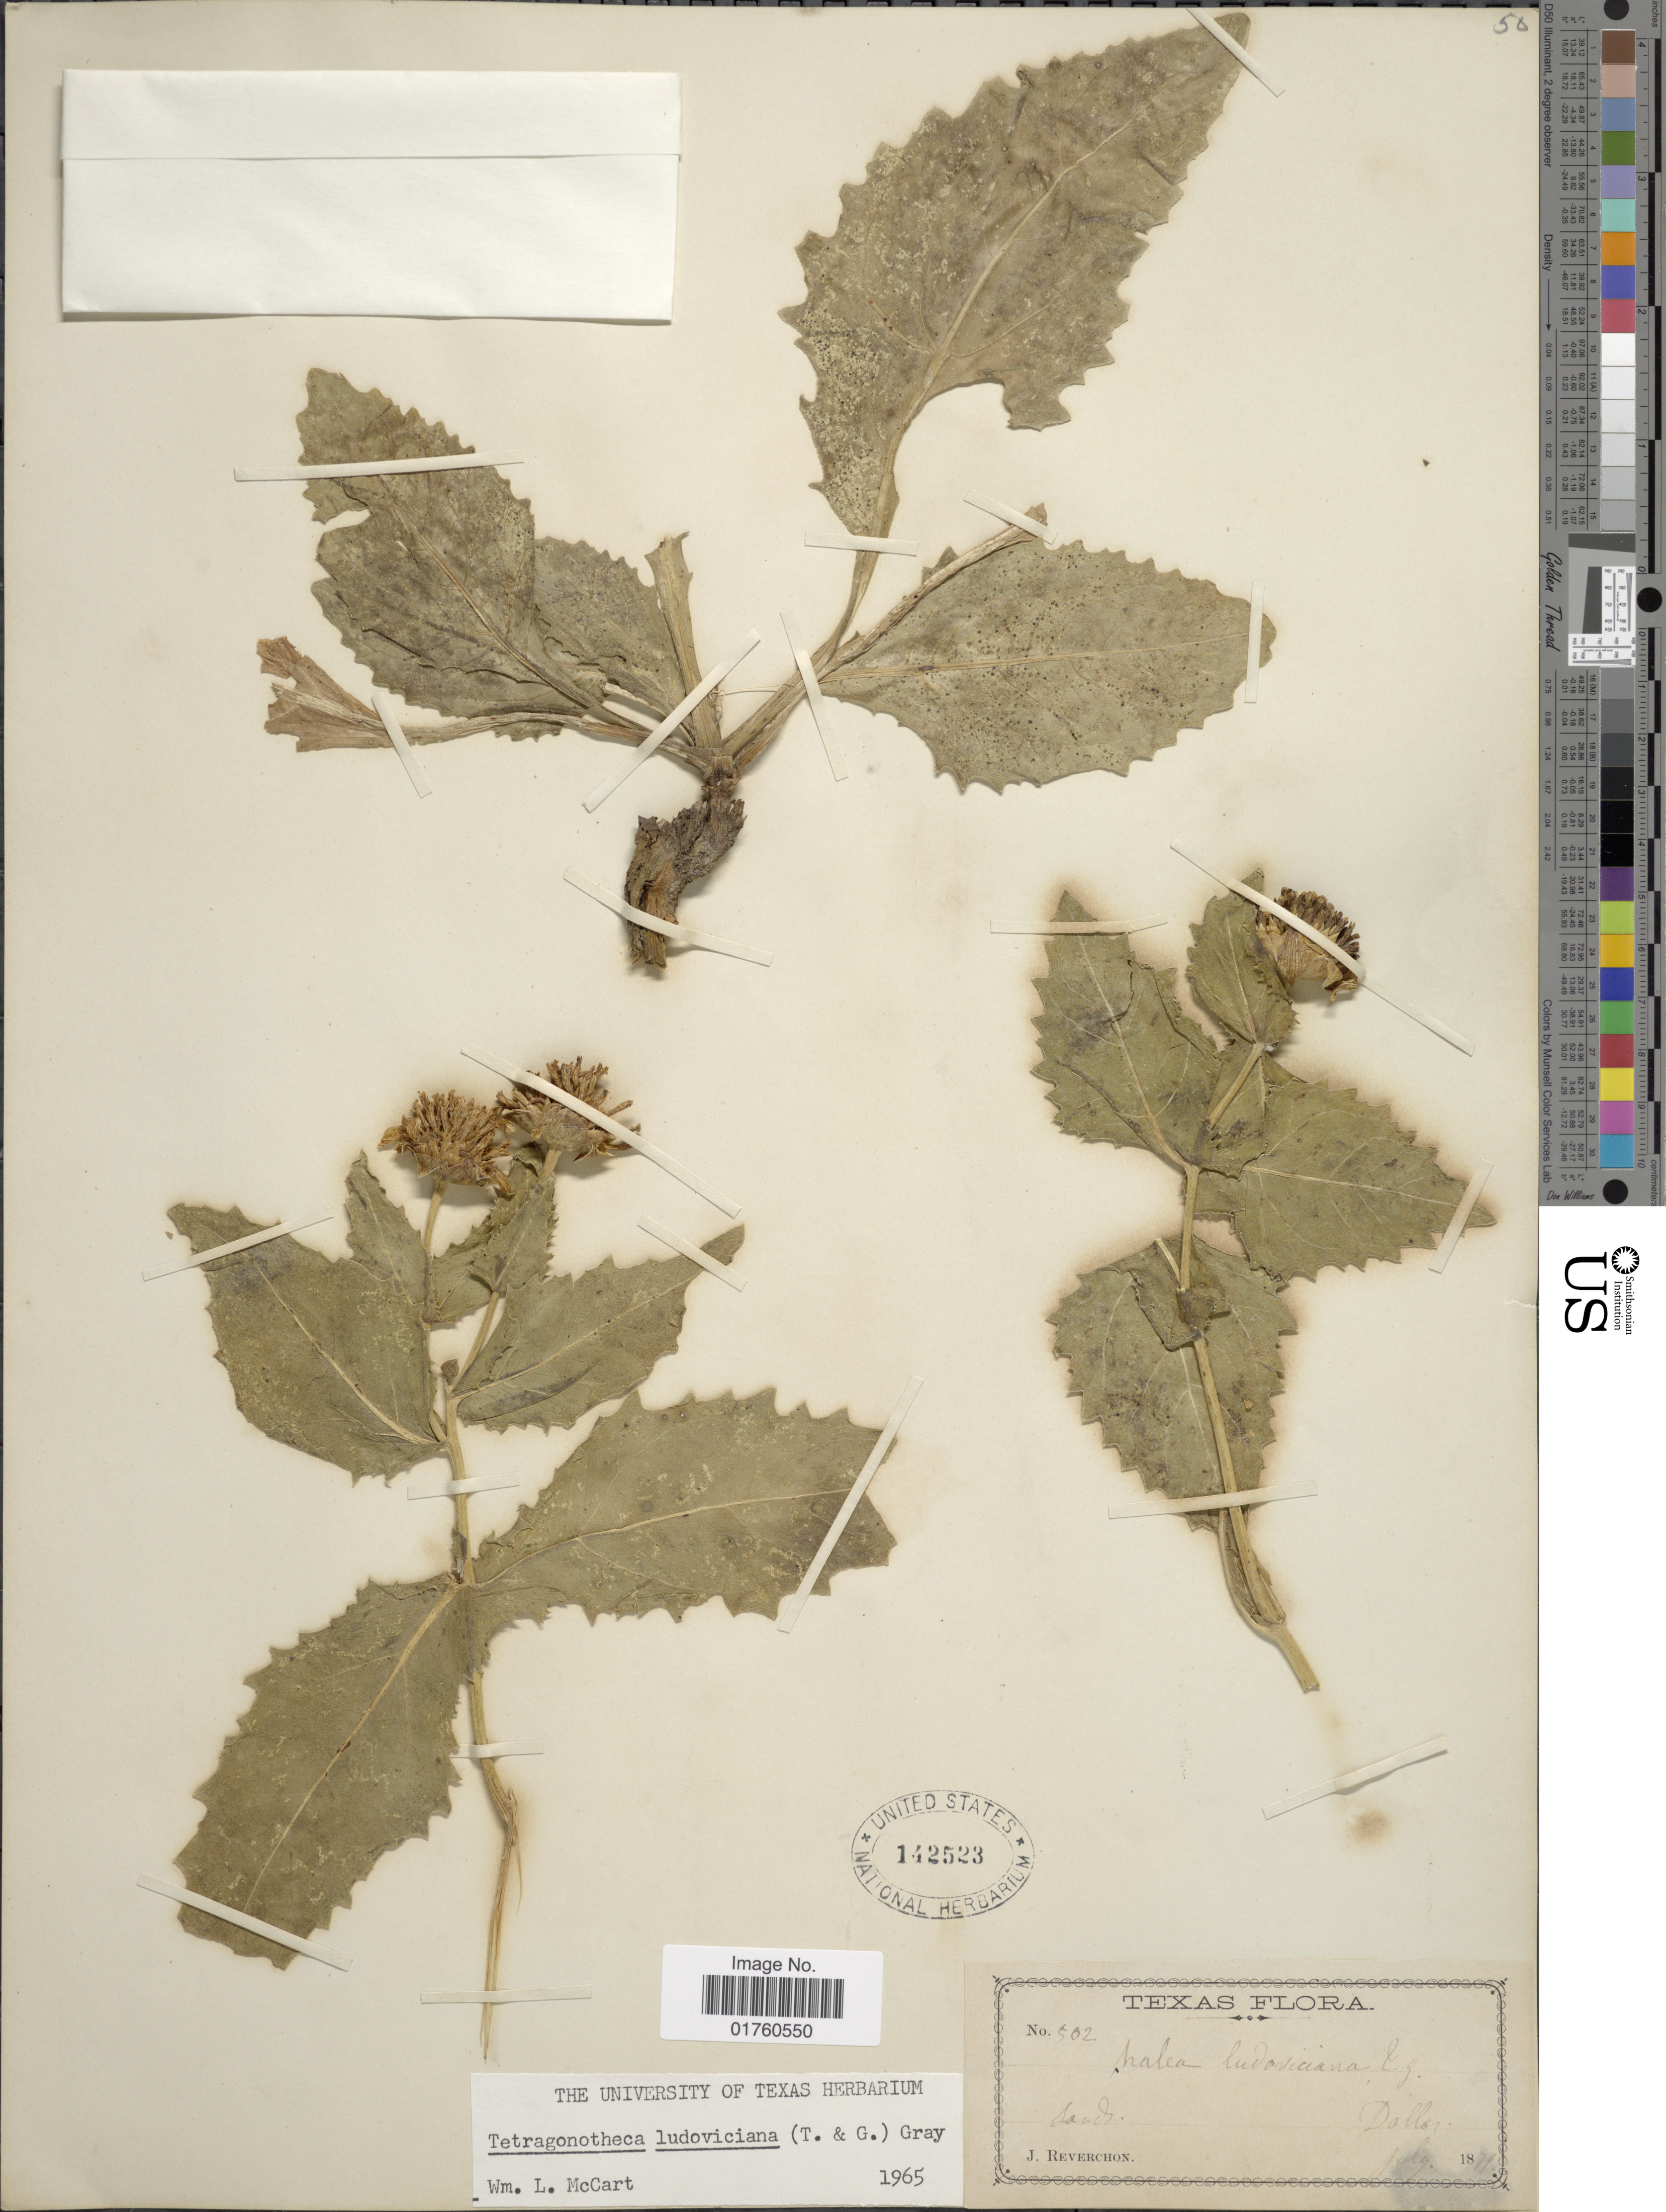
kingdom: Plantae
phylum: Tracheophyta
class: Magnoliopsida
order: Asterales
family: Asteraceae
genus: Tetragonotheca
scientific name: Tetragonotheca ludoviciana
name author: A. Gray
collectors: J. Reverchon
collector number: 502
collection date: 1879-07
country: United States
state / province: Texas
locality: Dallas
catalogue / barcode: US 142523